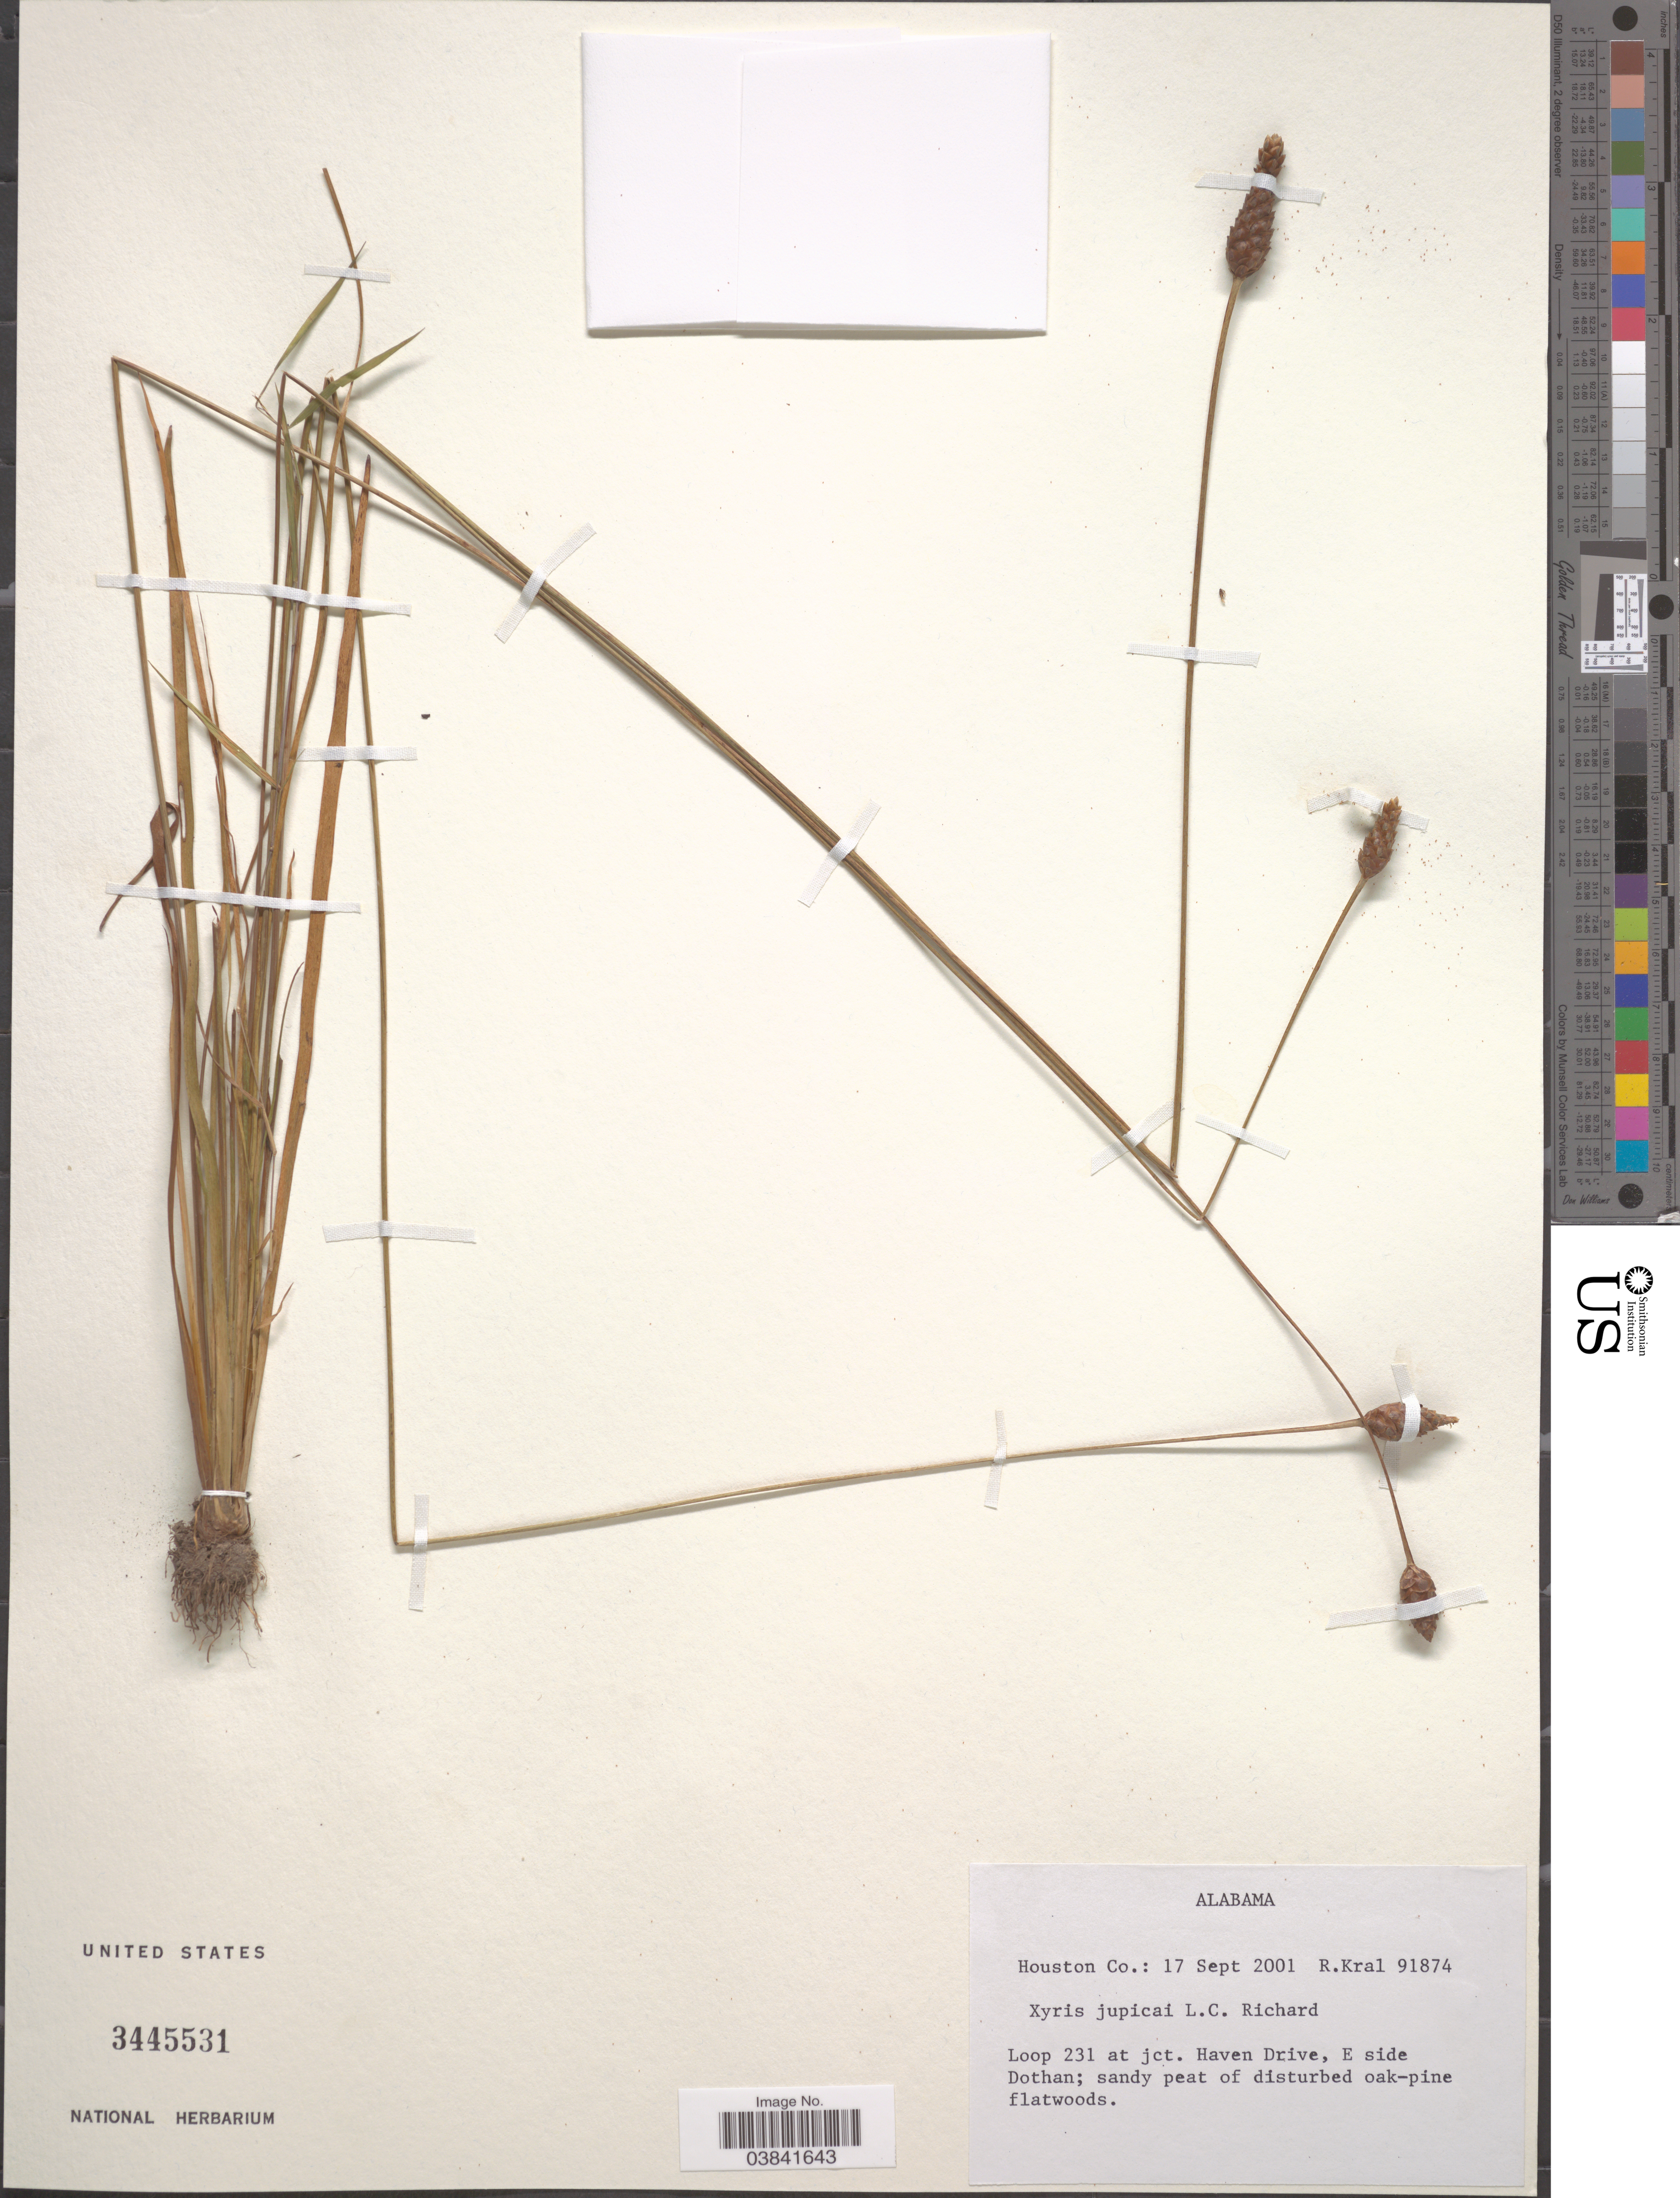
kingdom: Plantae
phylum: Tracheophyta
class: Liliopsida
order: Poales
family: Xyridaceae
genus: Xyris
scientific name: Xyris jupicai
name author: Rich.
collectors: R. Kral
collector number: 91874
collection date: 2001-09-17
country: United States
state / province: Alabama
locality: Houston Co.: Loop 231 at jct. Haven Drive, E side Dothan.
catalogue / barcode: US 3445531